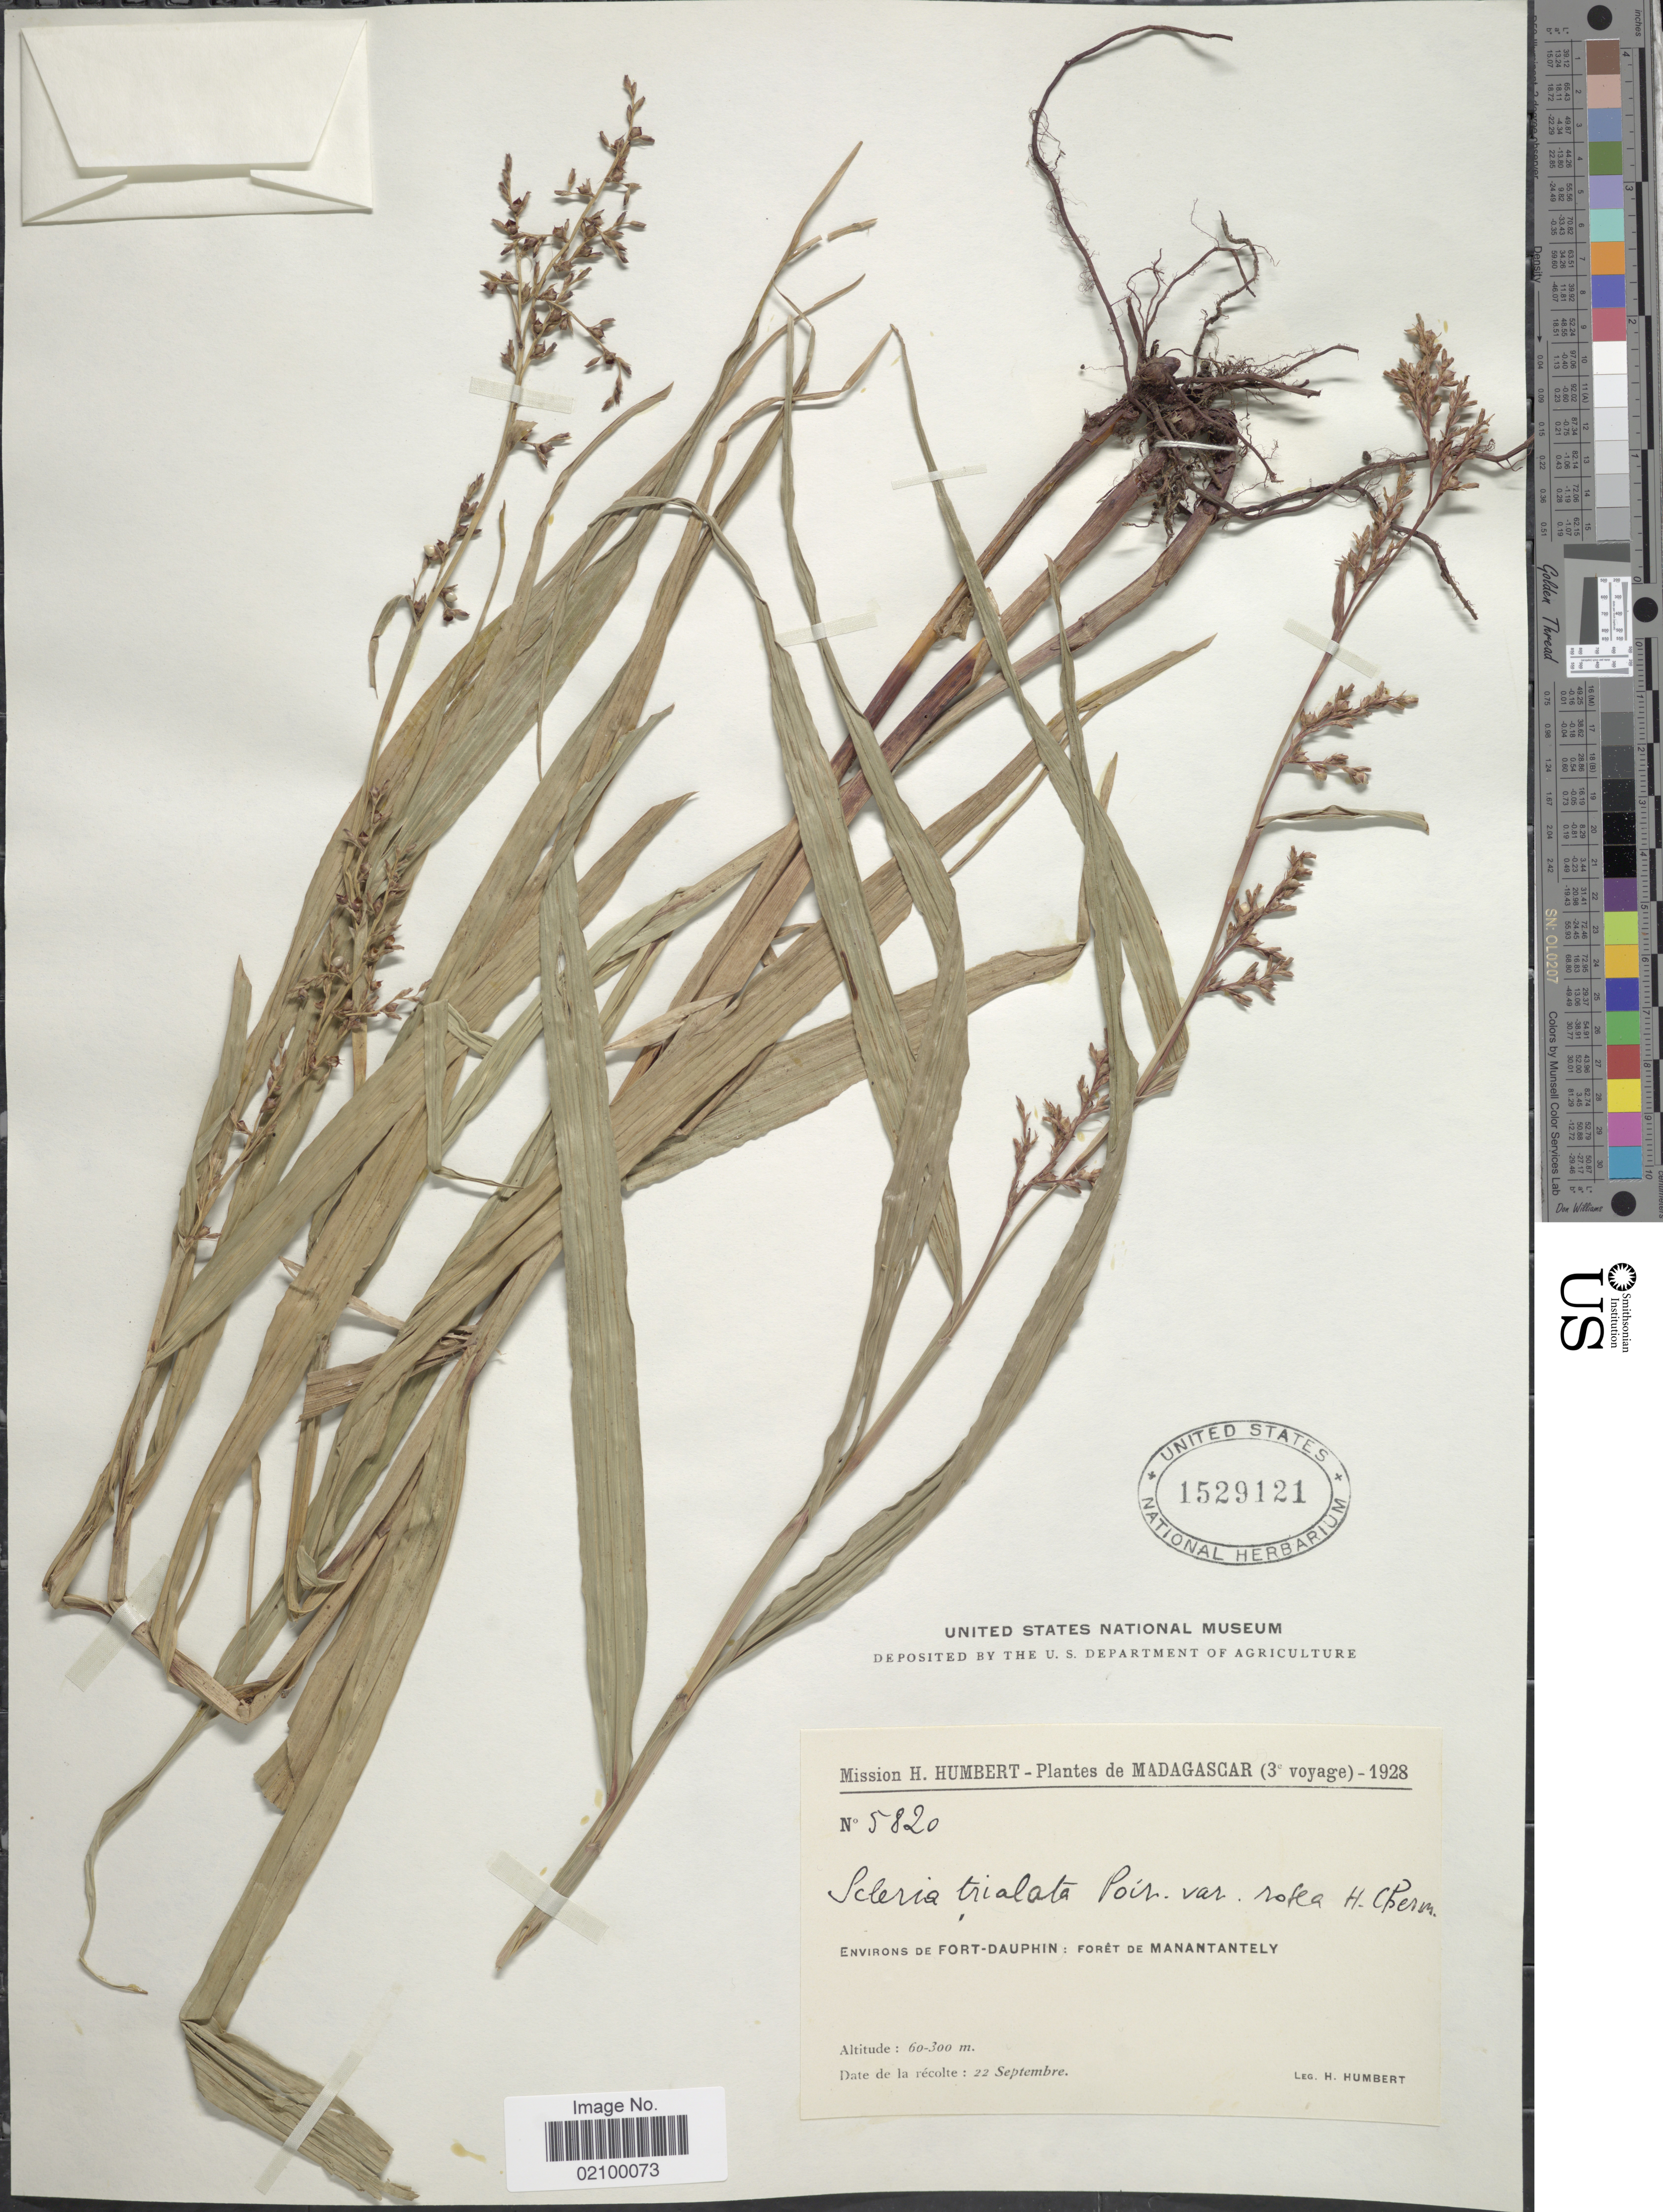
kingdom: Plantae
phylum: Tracheophyta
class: Liliopsida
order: Poales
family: Cyperaceae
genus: Scleria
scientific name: Scleria trialata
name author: Poir.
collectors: H. Humbert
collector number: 5820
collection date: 1928-09-22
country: Madagascar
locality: Environs de Fort- Dauphin: Foret de Manantantely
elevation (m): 60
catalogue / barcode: US 1529121